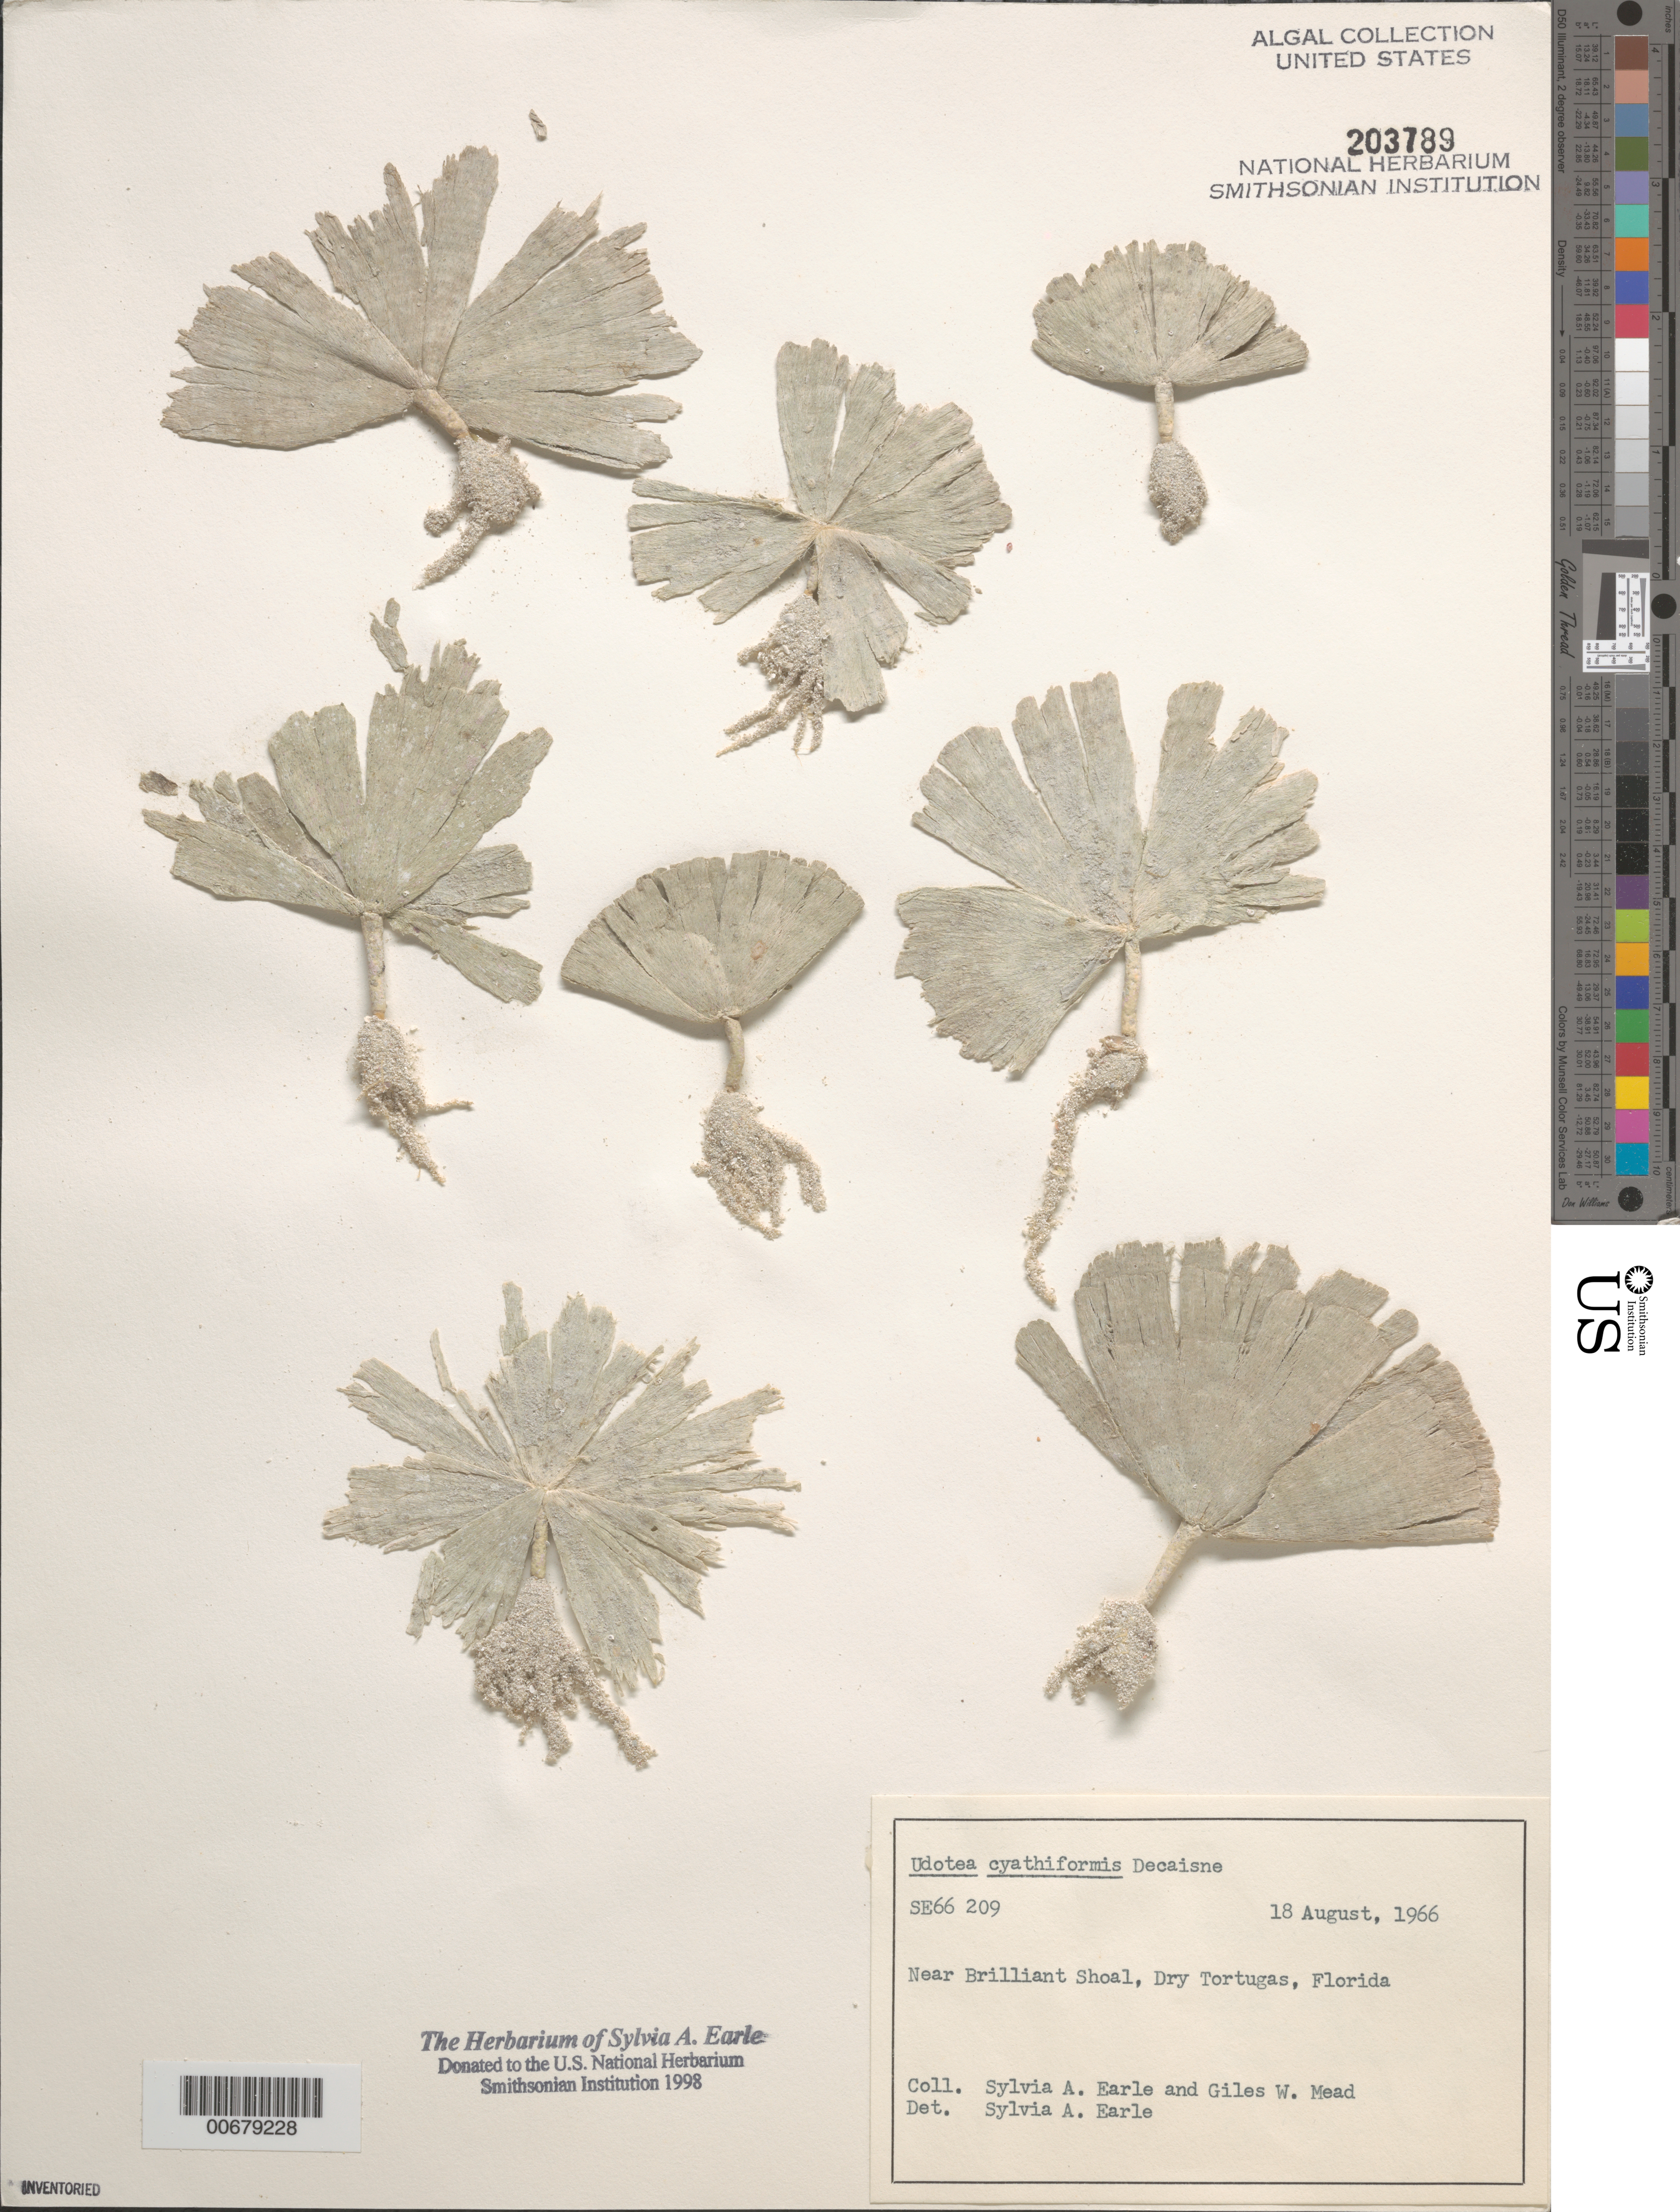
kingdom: Plantae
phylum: Chlorophyta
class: Ulvophyceae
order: Bryopsidales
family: Udoteaceae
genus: Udotea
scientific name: Udotea cyathiformis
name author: Decne.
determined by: Earle, S. A.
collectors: S. A. Earle & G. W. Mead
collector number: SE 66209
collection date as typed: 18 Aug 1966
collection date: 1966-08-18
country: United States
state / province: Florida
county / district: Monroe County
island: Dry Tortugas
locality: Near Brilliant Shoal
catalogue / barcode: US 203789